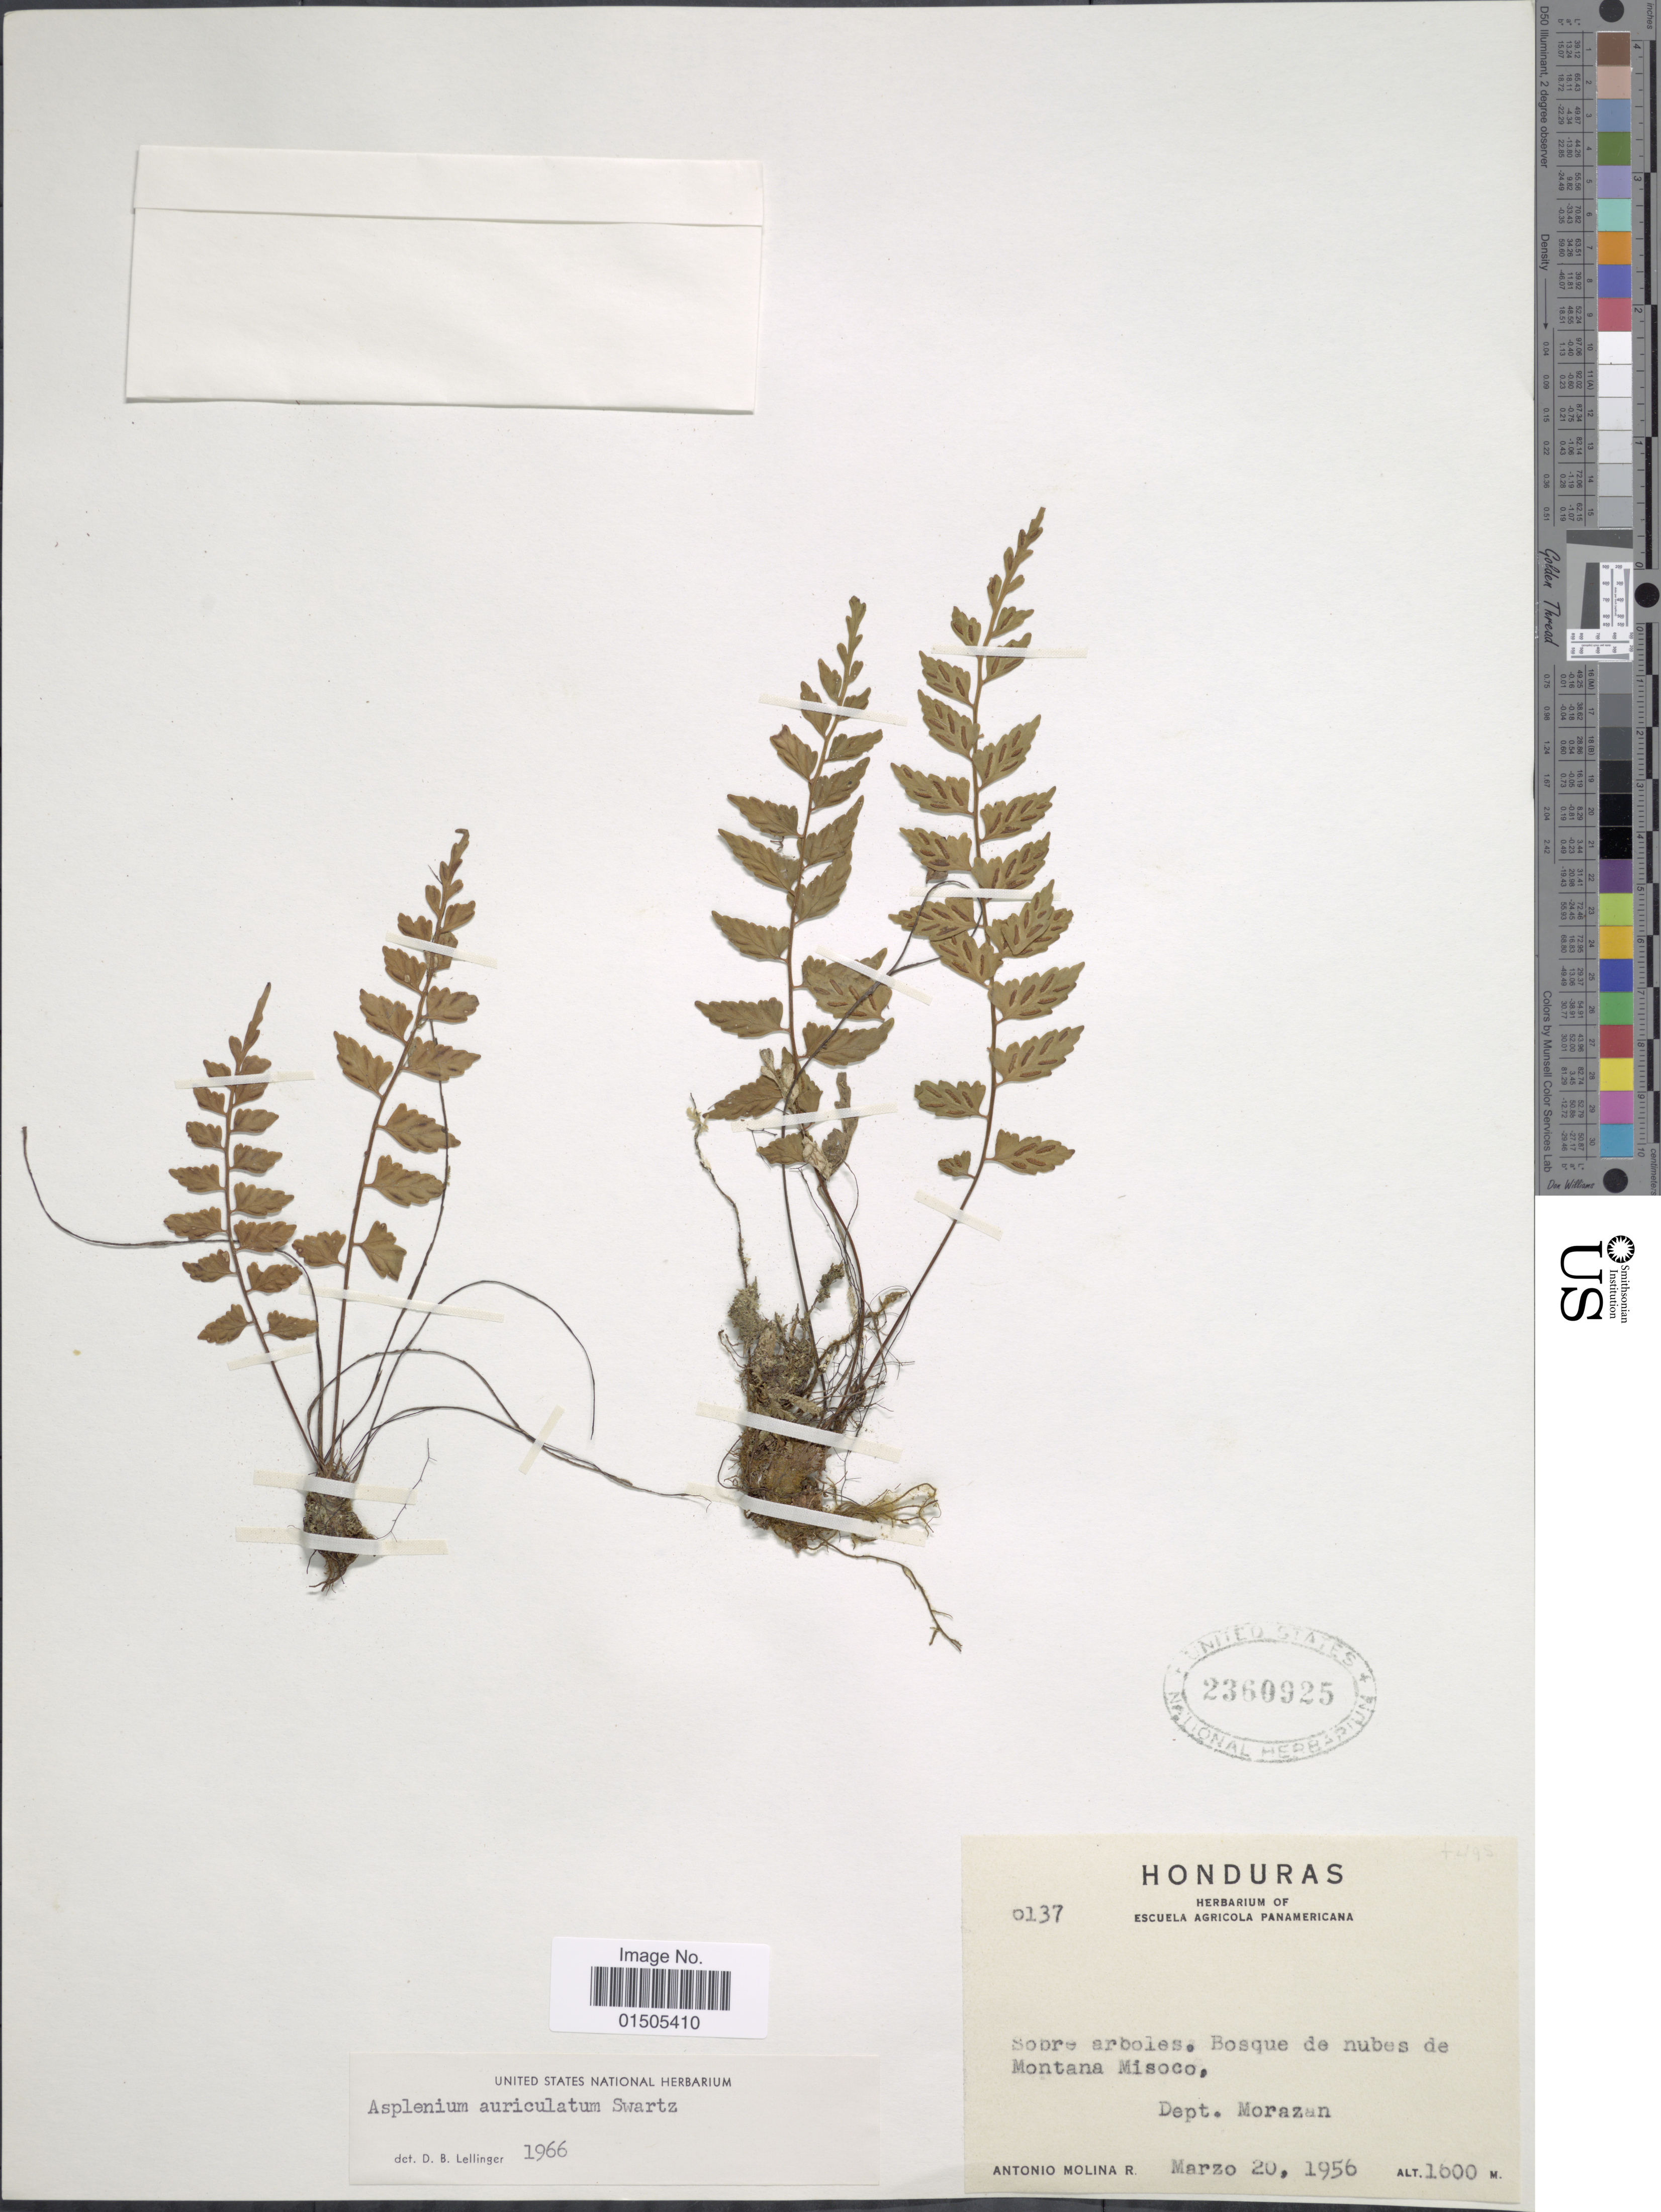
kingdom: Plantae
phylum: Tracheophyta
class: Polypodiopsida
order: Polypodiales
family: Aspleniaceae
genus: Asplenium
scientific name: Asplenium auriculatum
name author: Sw.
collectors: A. Molina R.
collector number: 0137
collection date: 1956-03-20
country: Honduras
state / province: Fco. Morazán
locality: Bosque de nubes de Montana Misoco.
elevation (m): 1600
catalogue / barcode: US 2360925